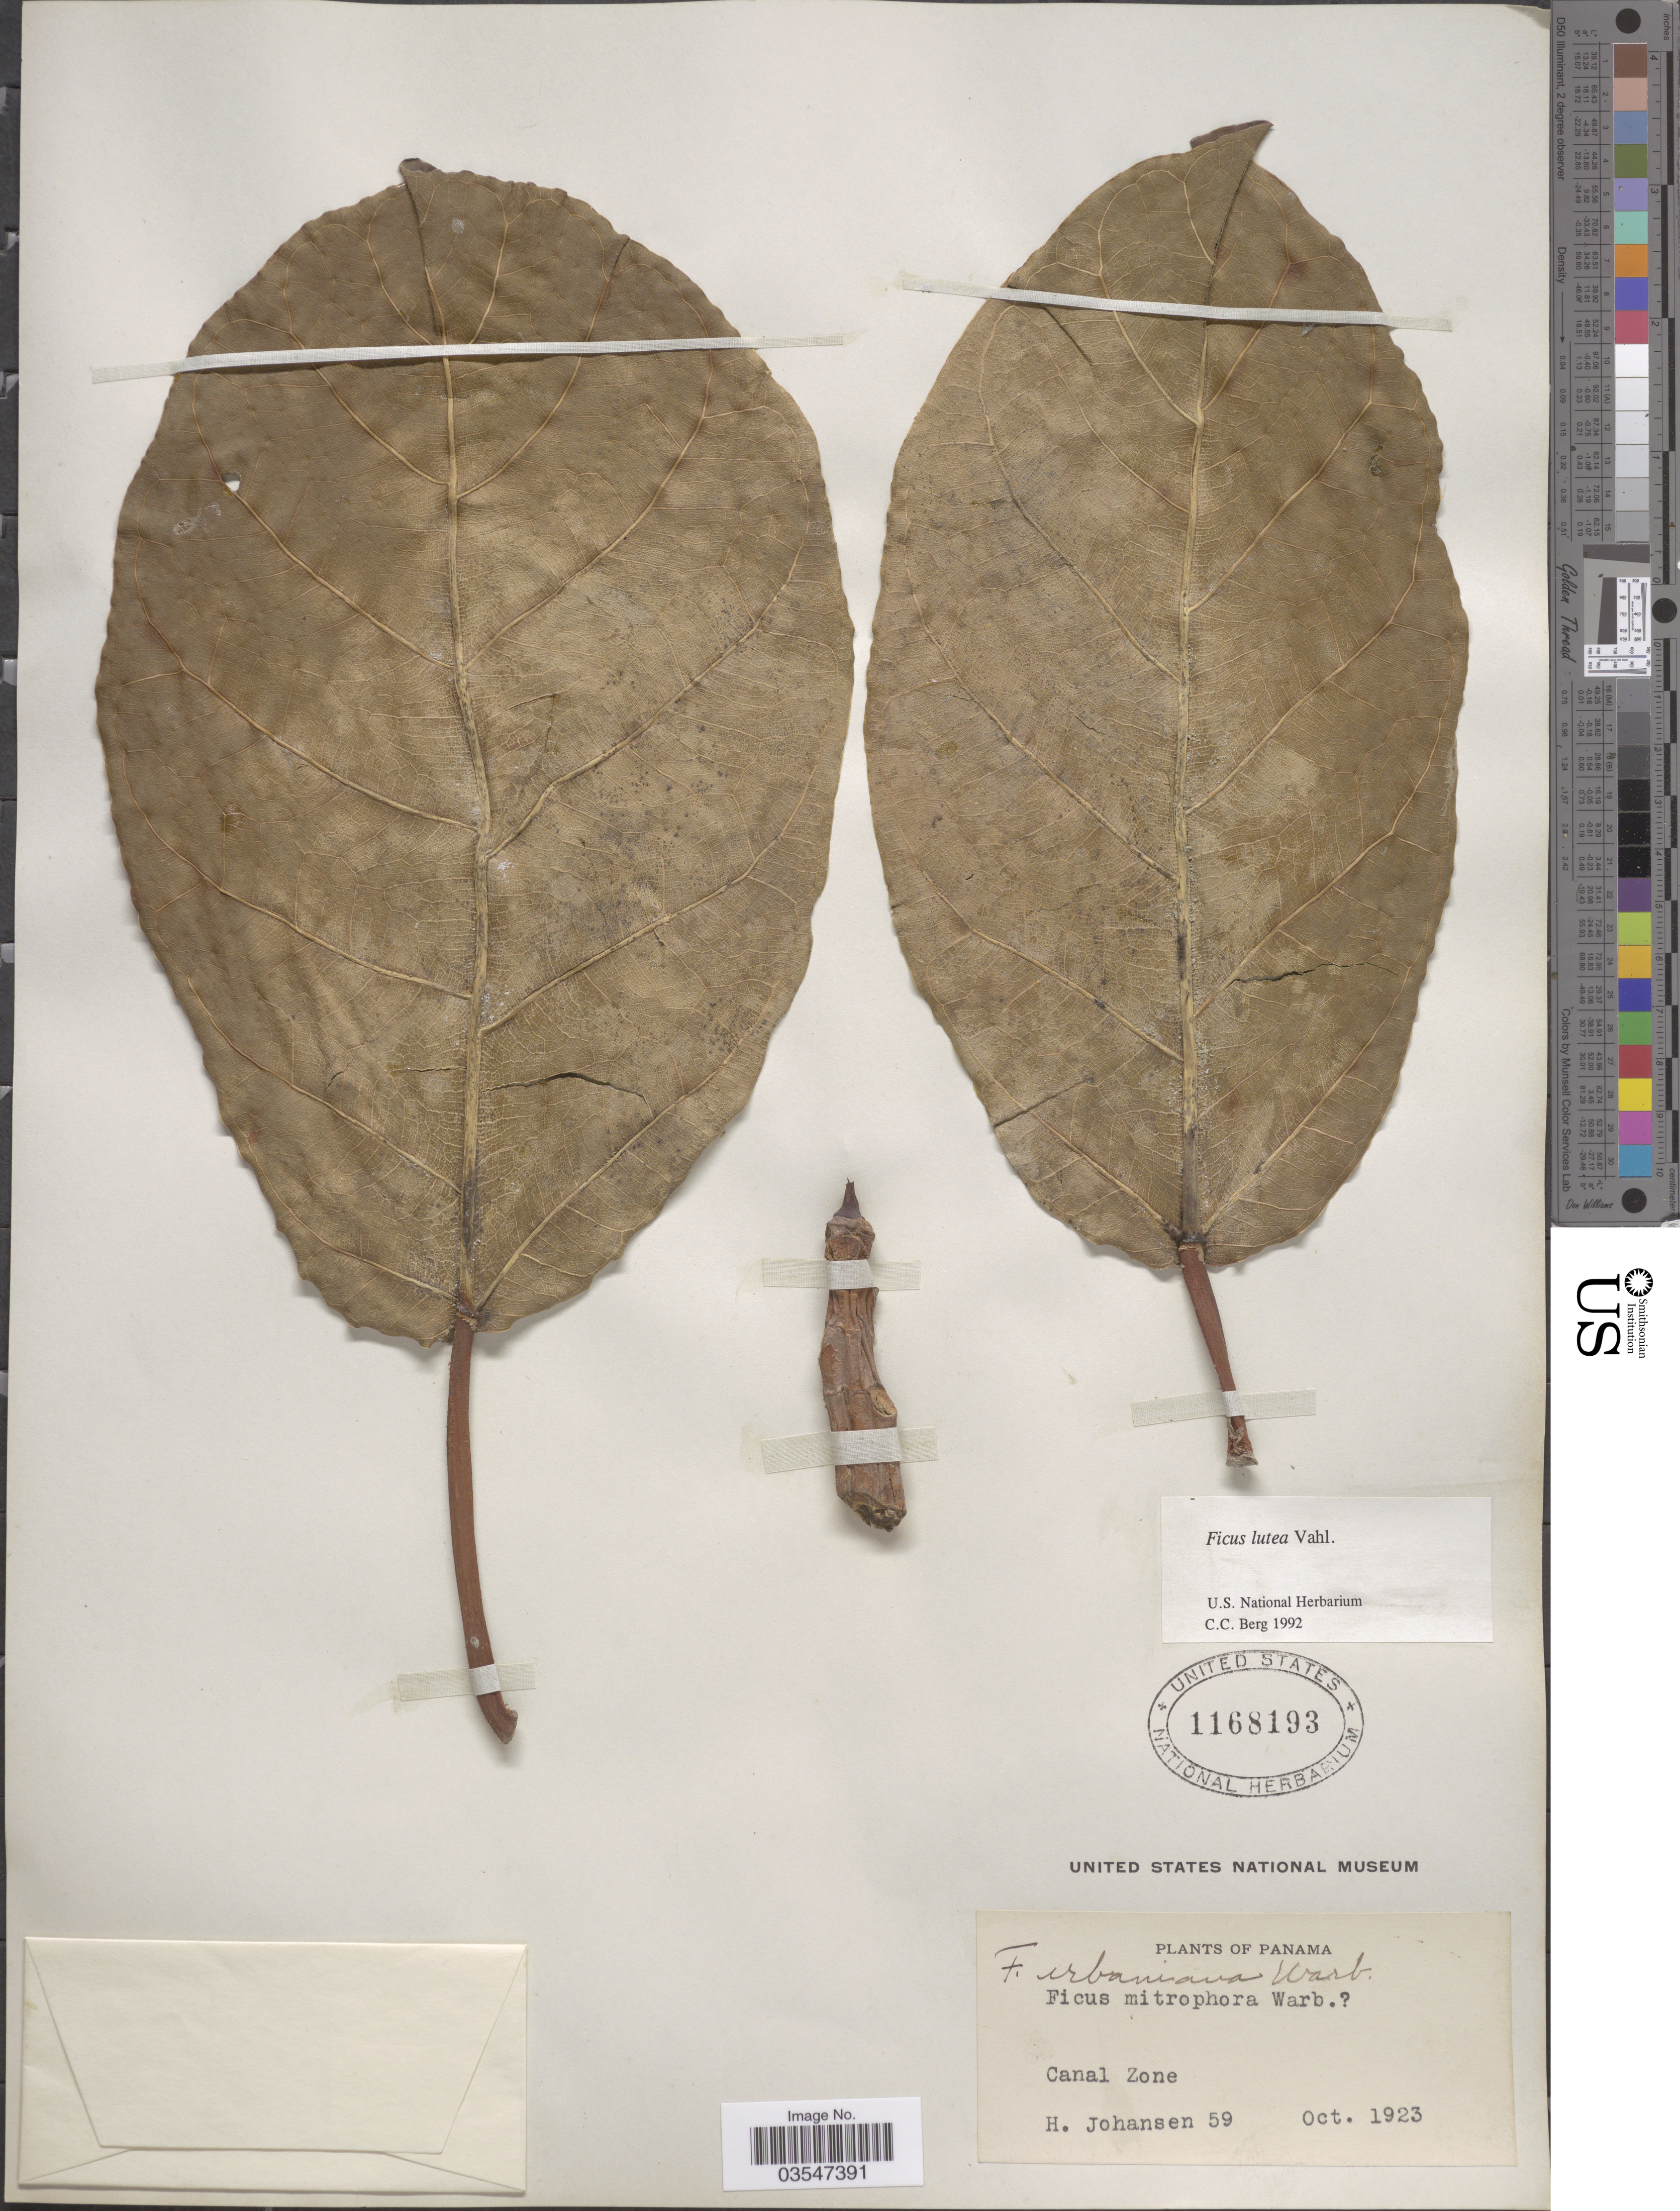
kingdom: Plantae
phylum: Tracheophyta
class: Magnoliopsida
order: Rosales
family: Moraceae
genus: Ficus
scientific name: Ficus lutea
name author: Vahl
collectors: H. Johansen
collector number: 59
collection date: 1923-10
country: Panama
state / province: Colón / Panamá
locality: Canal Zone.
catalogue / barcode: US 1168193